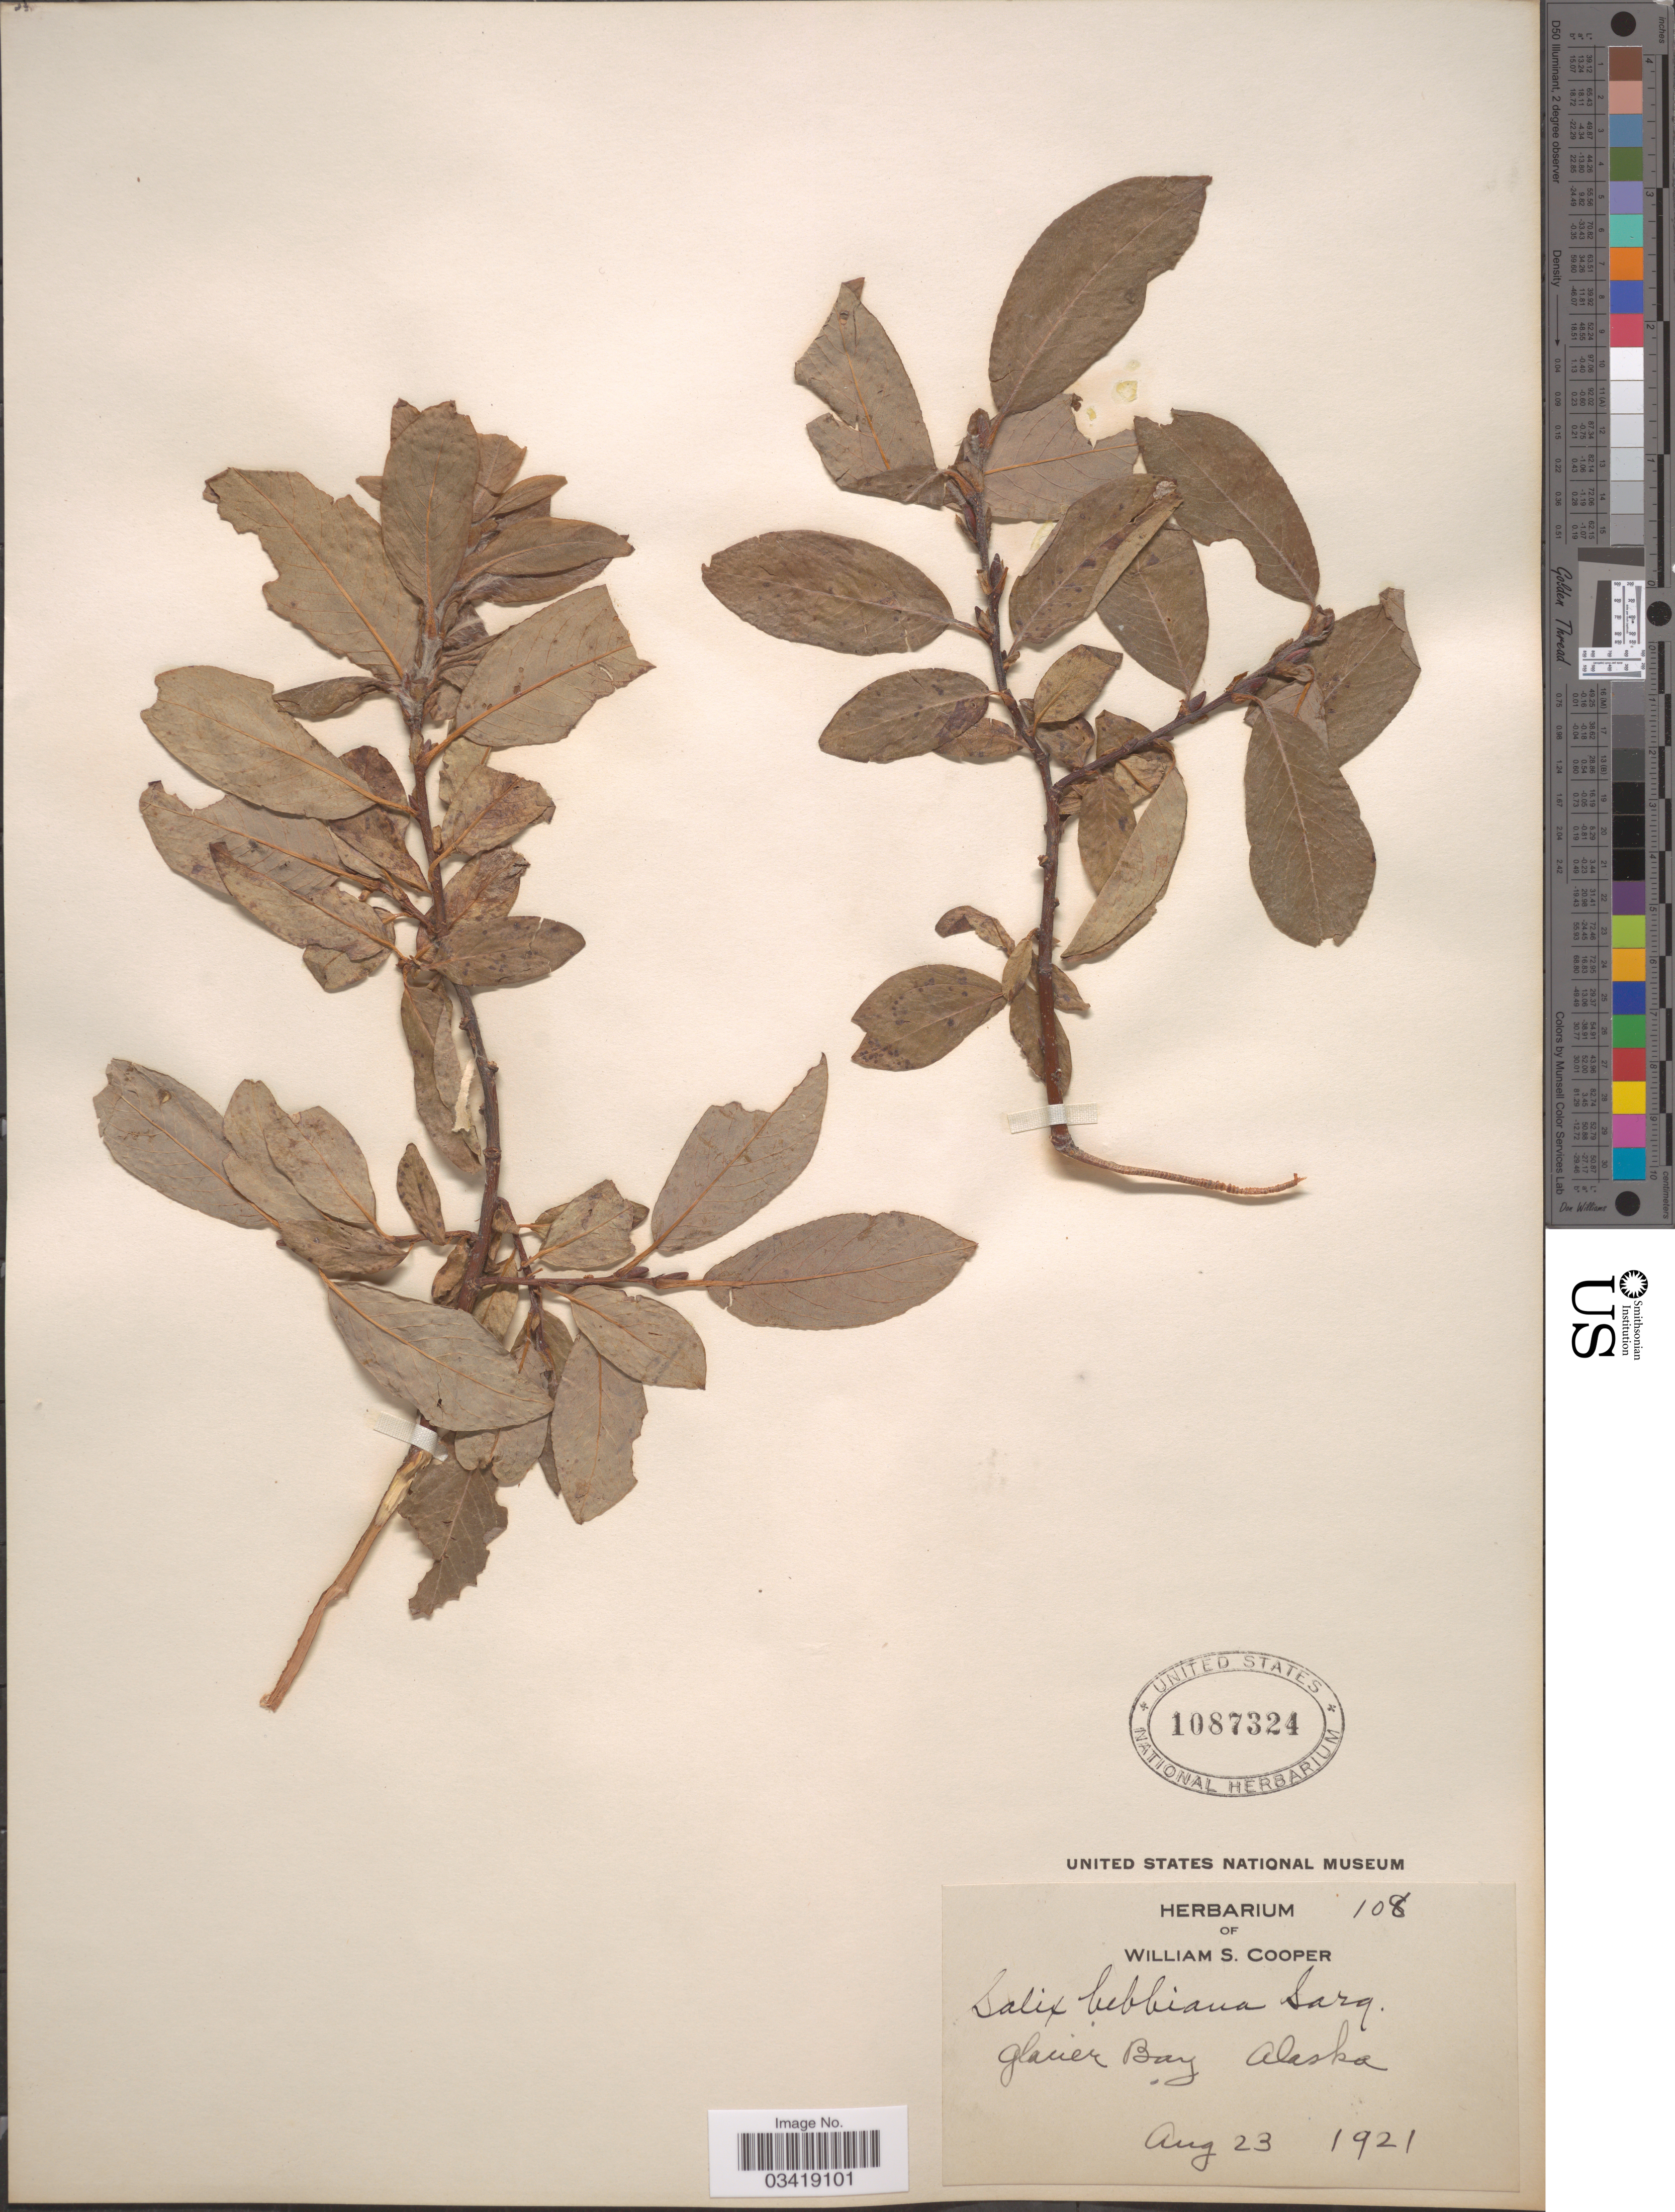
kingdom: Plantae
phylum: Tracheophyta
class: Magnoliopsida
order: Malpighiales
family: Salicaceae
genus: Salix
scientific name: Salix bebbiana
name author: Sarg.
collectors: ex Herb. William S. Cooper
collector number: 108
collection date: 1921-08-23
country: United States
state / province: Alaska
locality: Glacier Bay.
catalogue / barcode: US 1087324